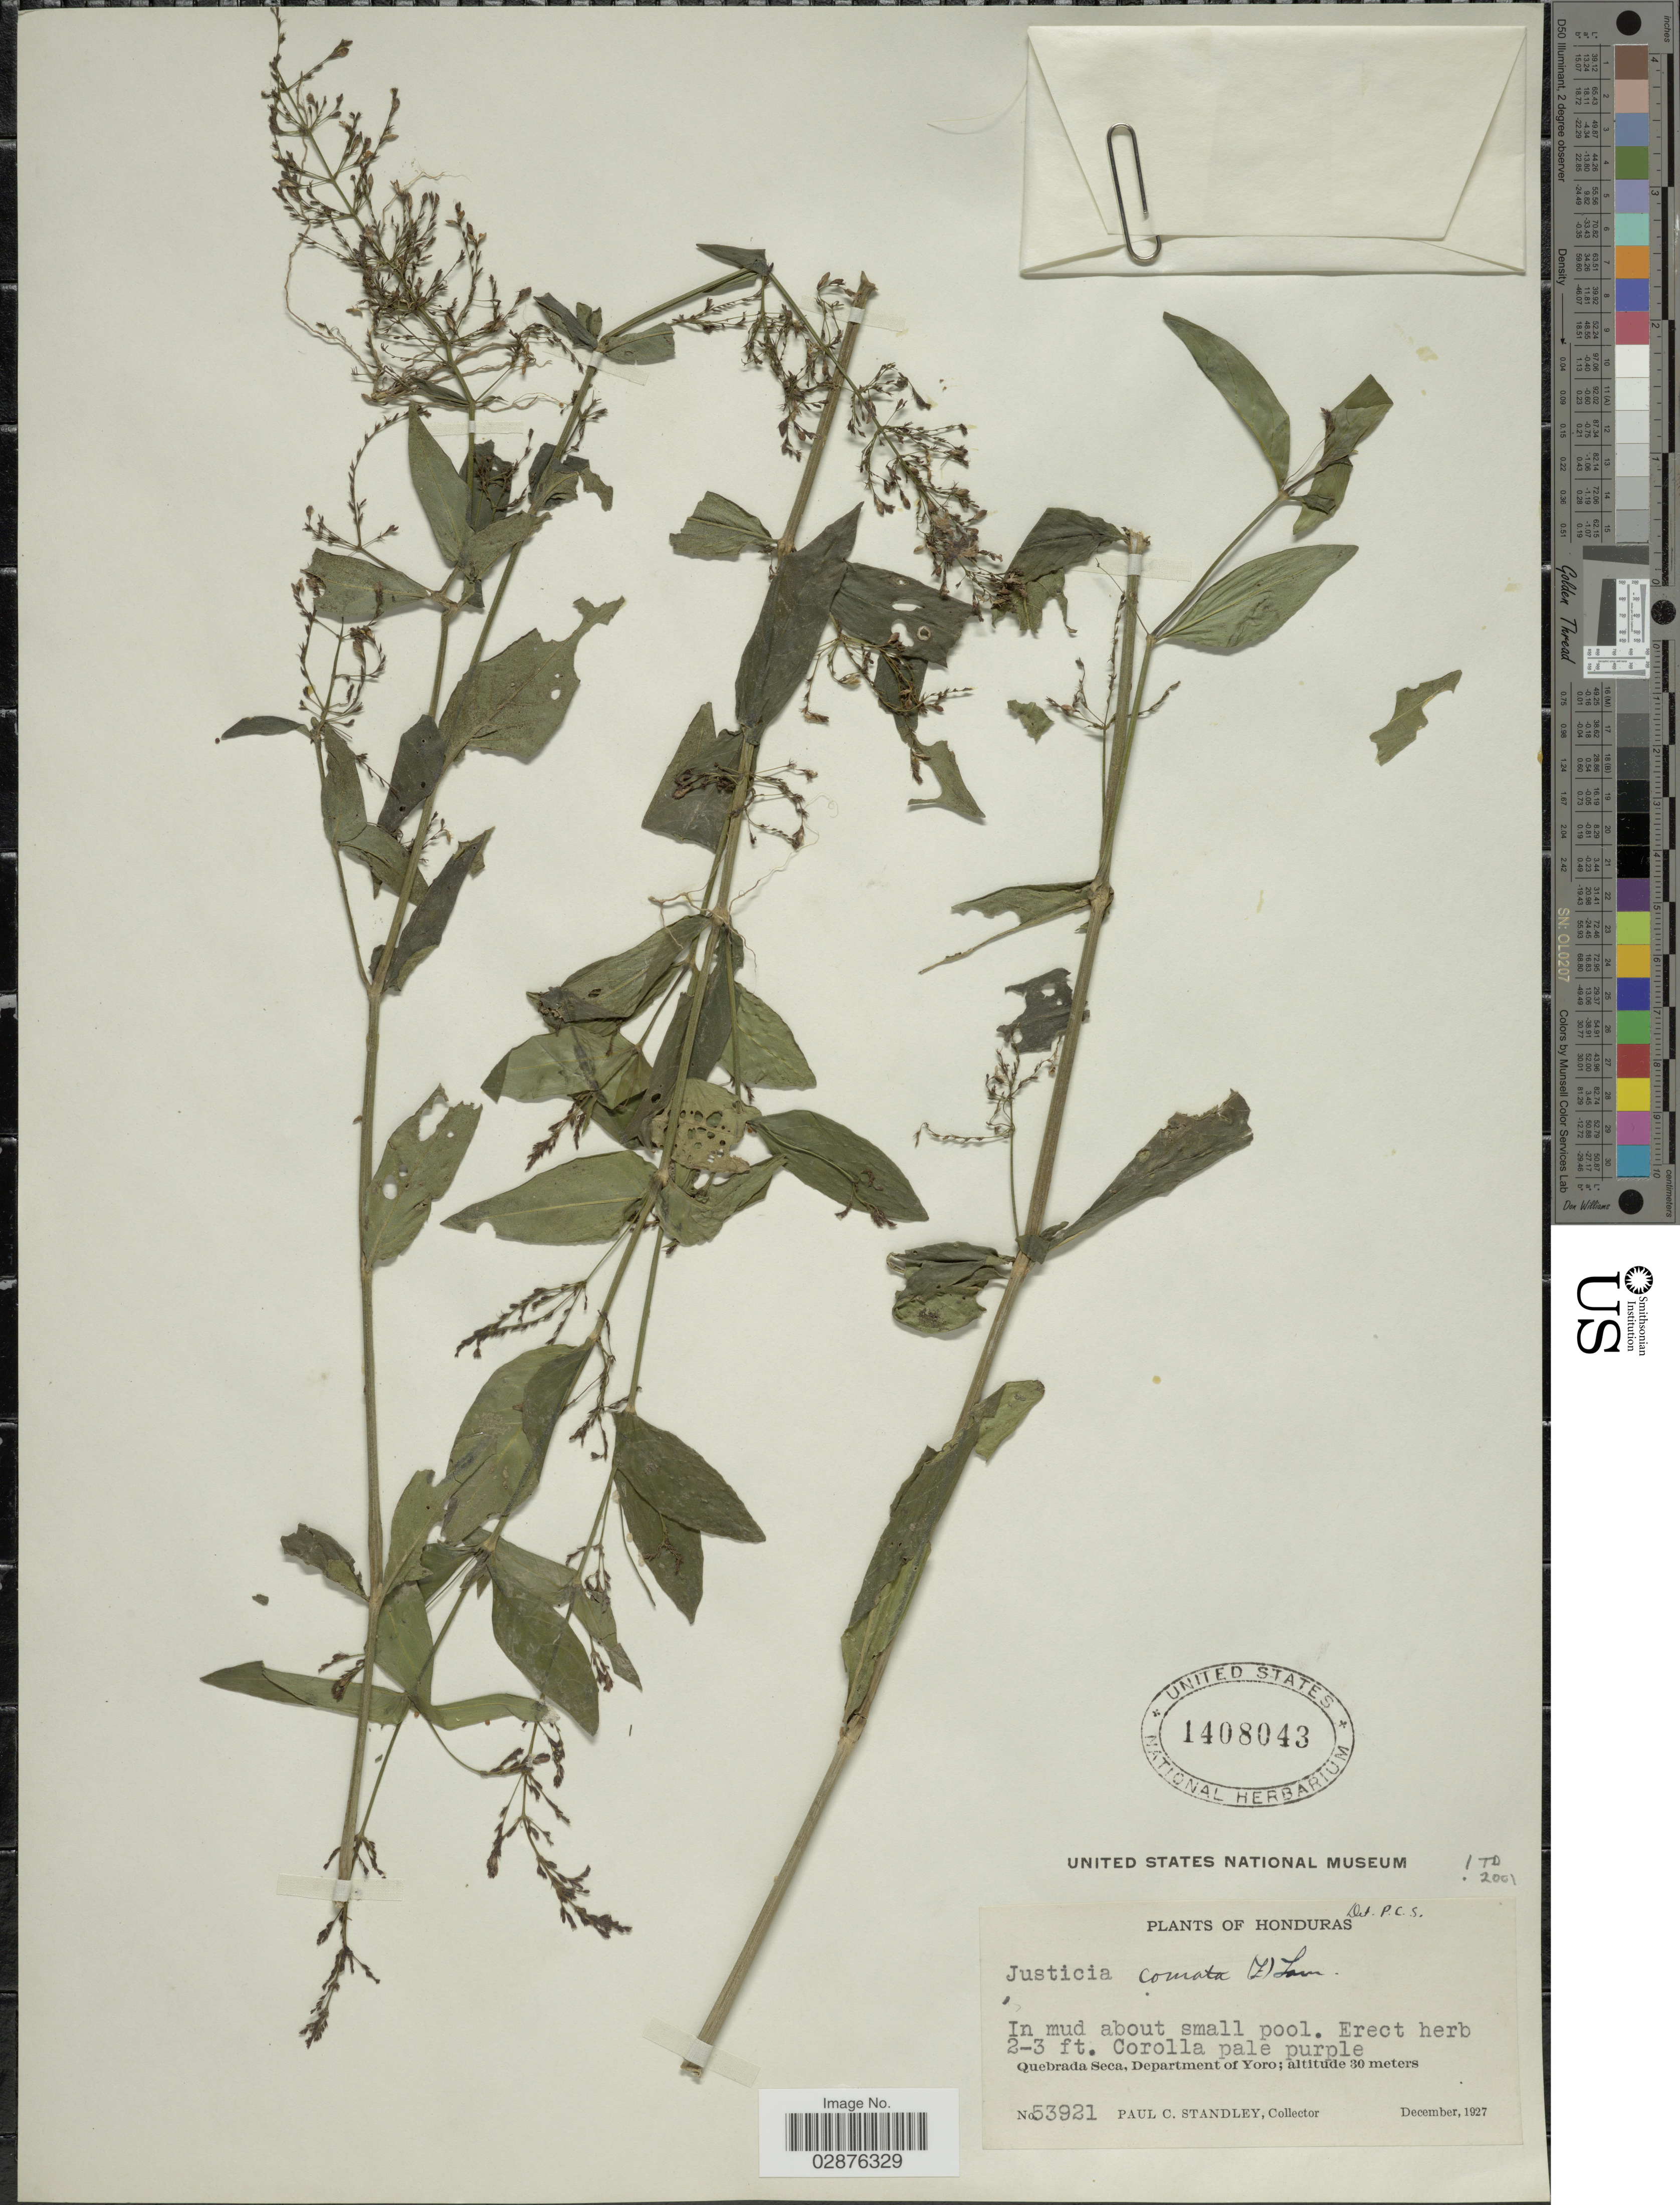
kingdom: Plantae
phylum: Tracheophyta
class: Magnoliopsida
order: Lamiales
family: Acanthaceae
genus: Justicia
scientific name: Justicia comata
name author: (L.) Lam.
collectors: P. C. Standley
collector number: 53921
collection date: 1927-12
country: Honduras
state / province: Yoro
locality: Quebrada Seca. Dpeartment of Yoro.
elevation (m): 30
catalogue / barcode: US 1408043